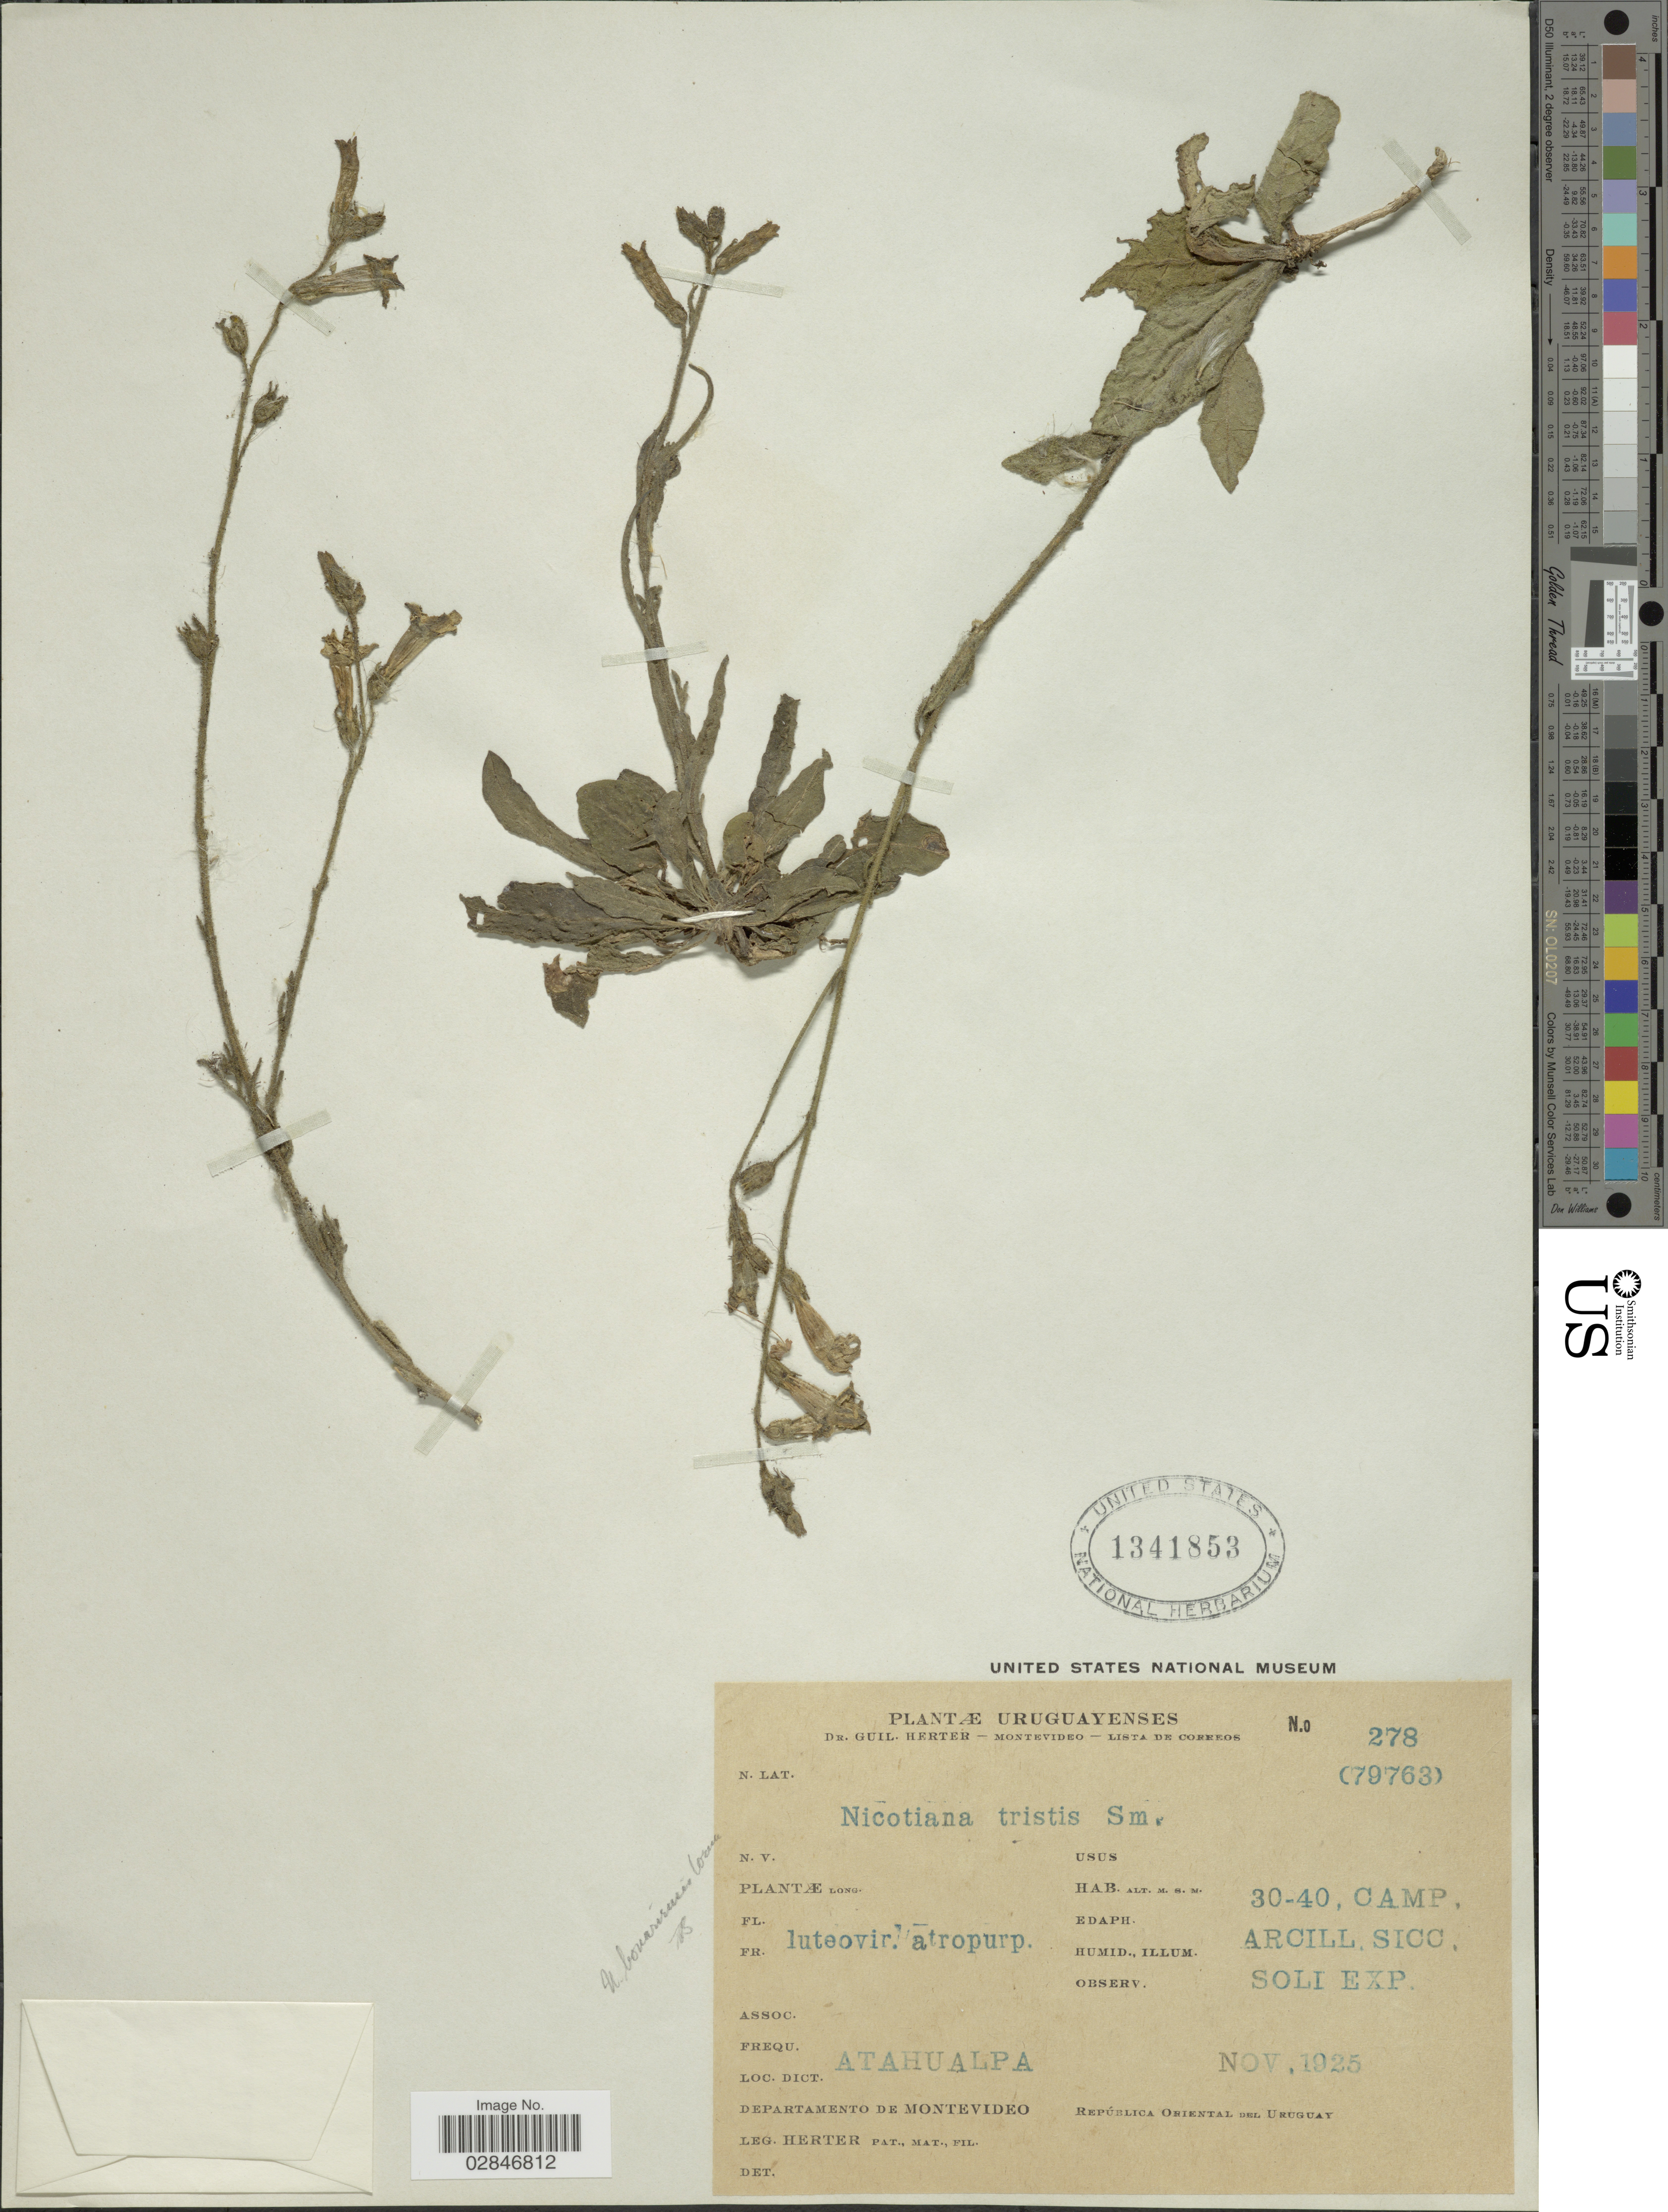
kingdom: Plantae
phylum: Tracheophyta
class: Magnoliopsida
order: Solanales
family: Solanaceae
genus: Nicotiana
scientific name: Nicotiana bonariensis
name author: Lehm.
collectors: G. Herter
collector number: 278 (79763)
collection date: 1925-11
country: Uruguay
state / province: Montevideo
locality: Atahualpa, Departamento de Montevideo, República Oriental del Uruguay.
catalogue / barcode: US 1341853